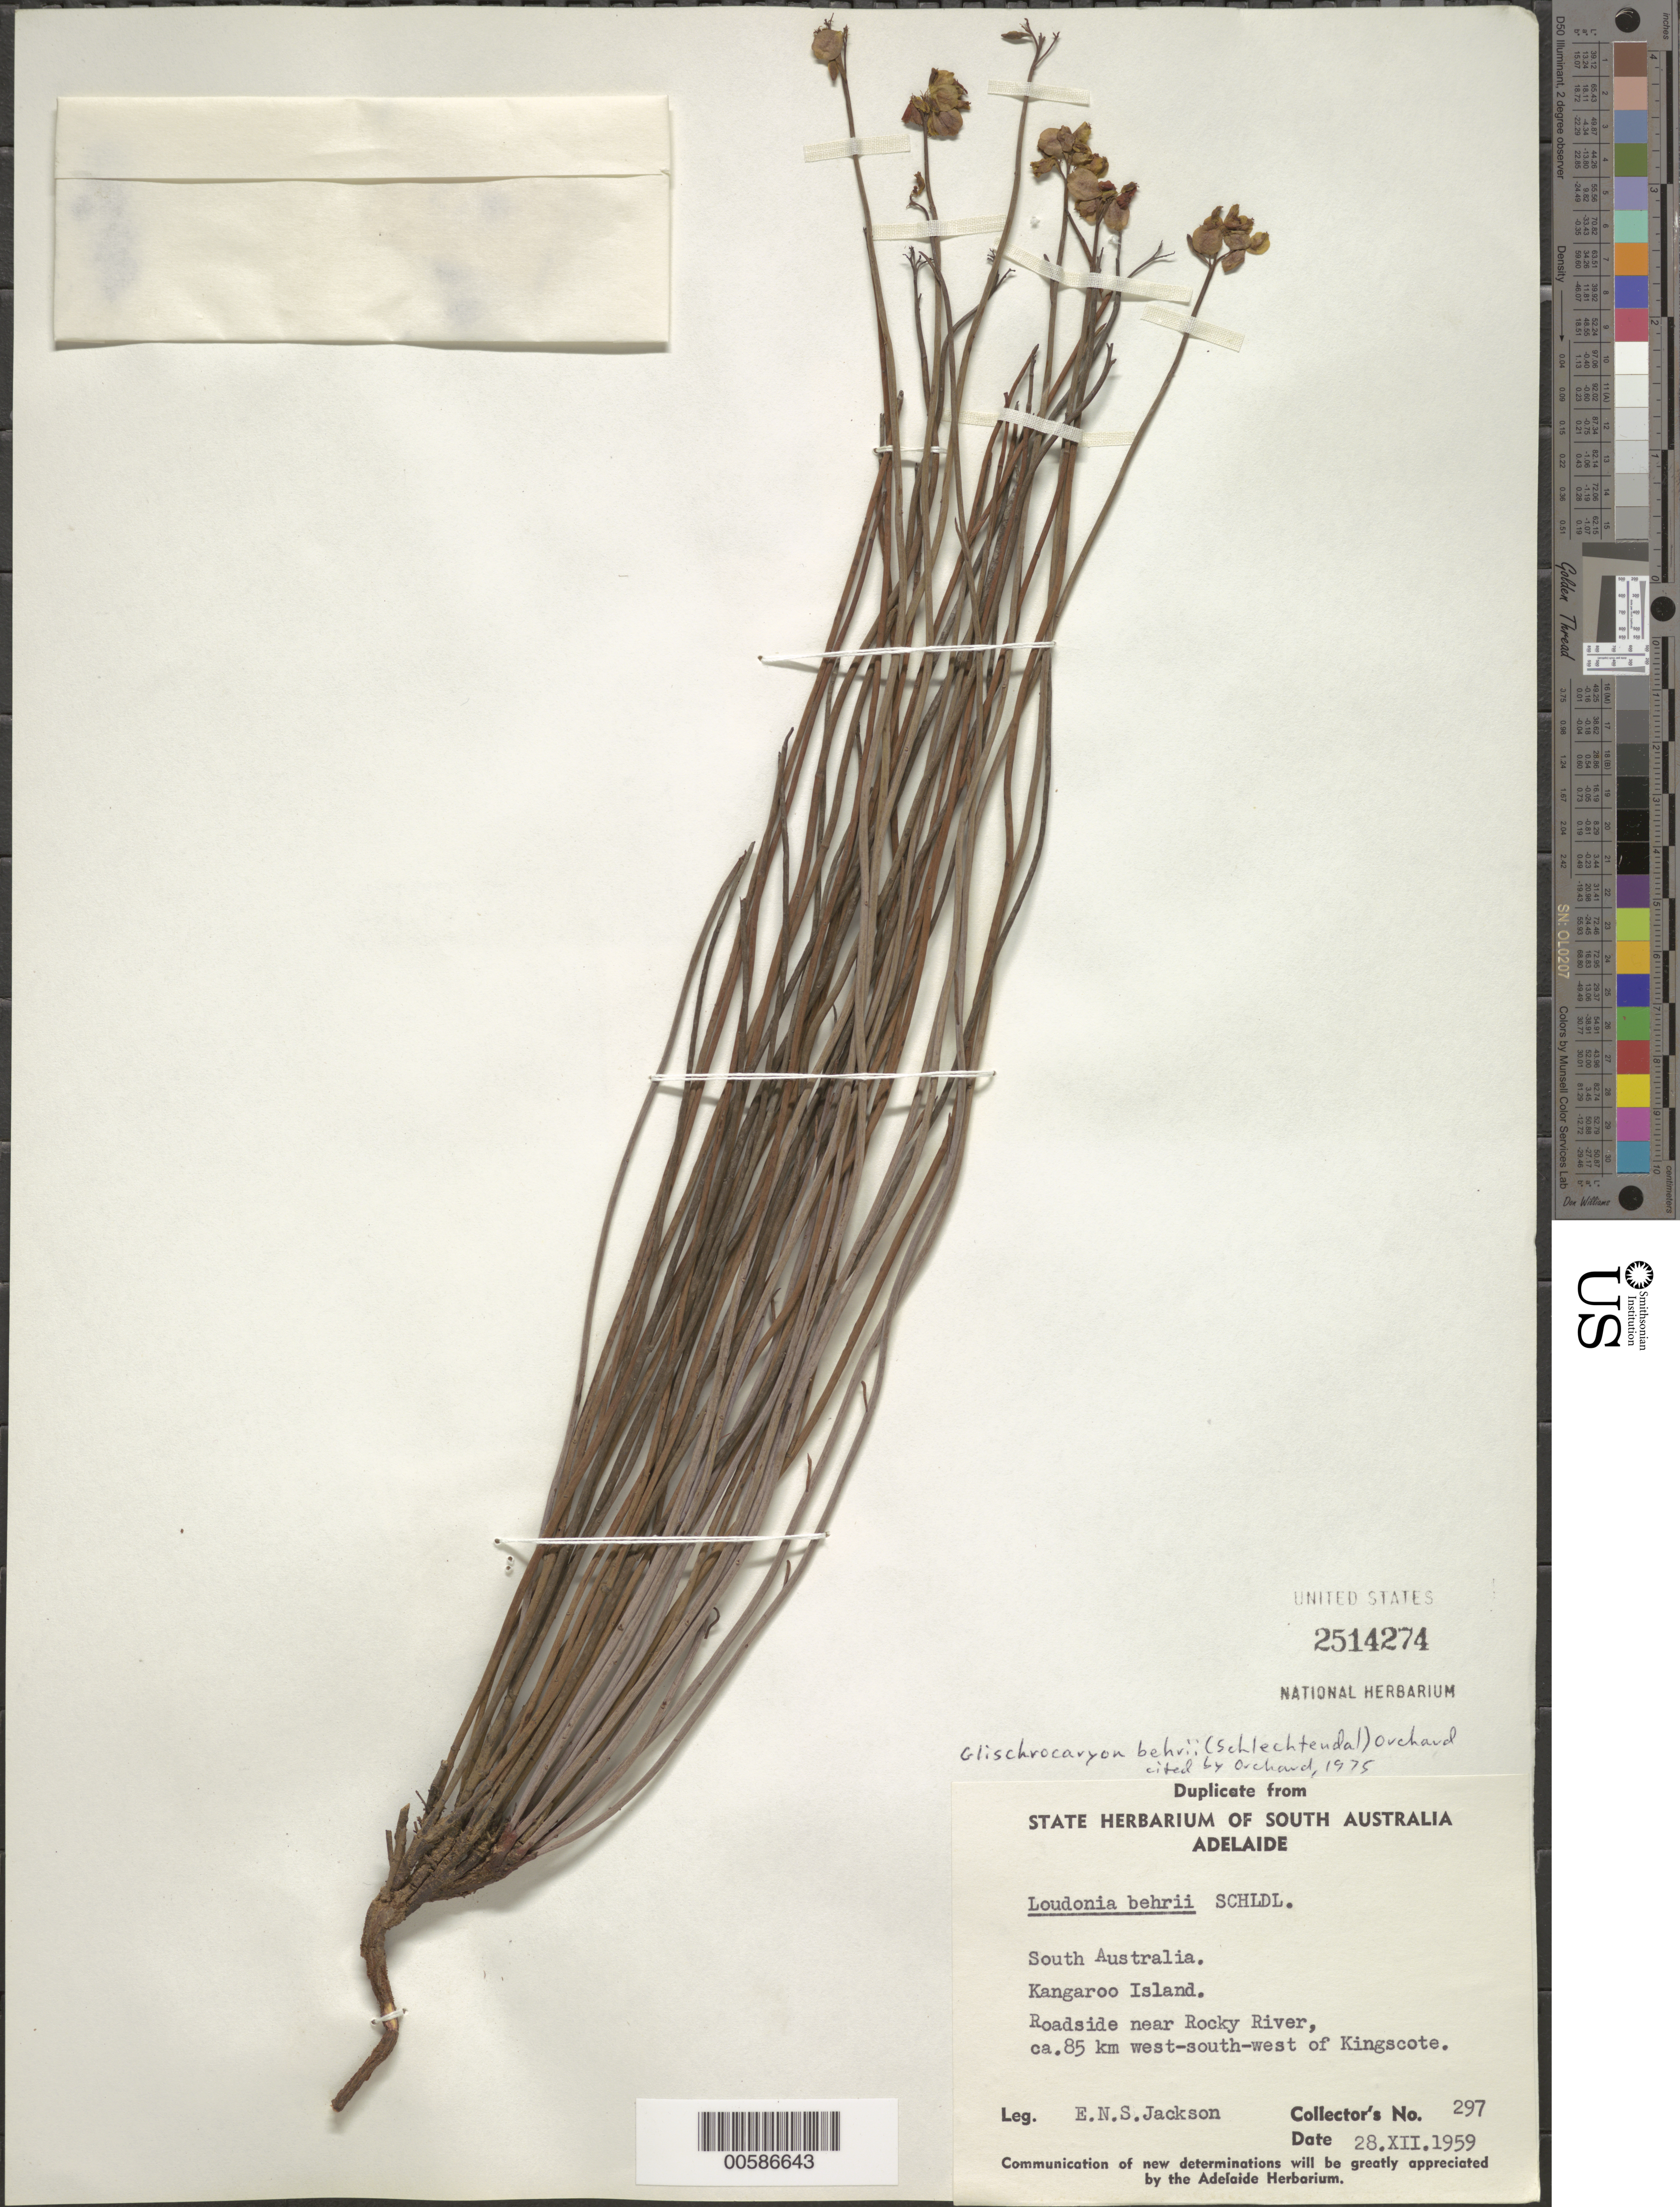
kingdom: Plantae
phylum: Tracheophyta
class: Magnoliopsida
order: Saxifragales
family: Haloragaceae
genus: Glischrocaryon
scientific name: Glischrocaryon behrii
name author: (Schltdl.) Orchard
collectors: E. Jackson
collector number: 297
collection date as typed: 28 Dec 1959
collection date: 1959-12-28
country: Australia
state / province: South Australia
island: Kangaroo Island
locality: Adelaide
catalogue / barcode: US 2514274